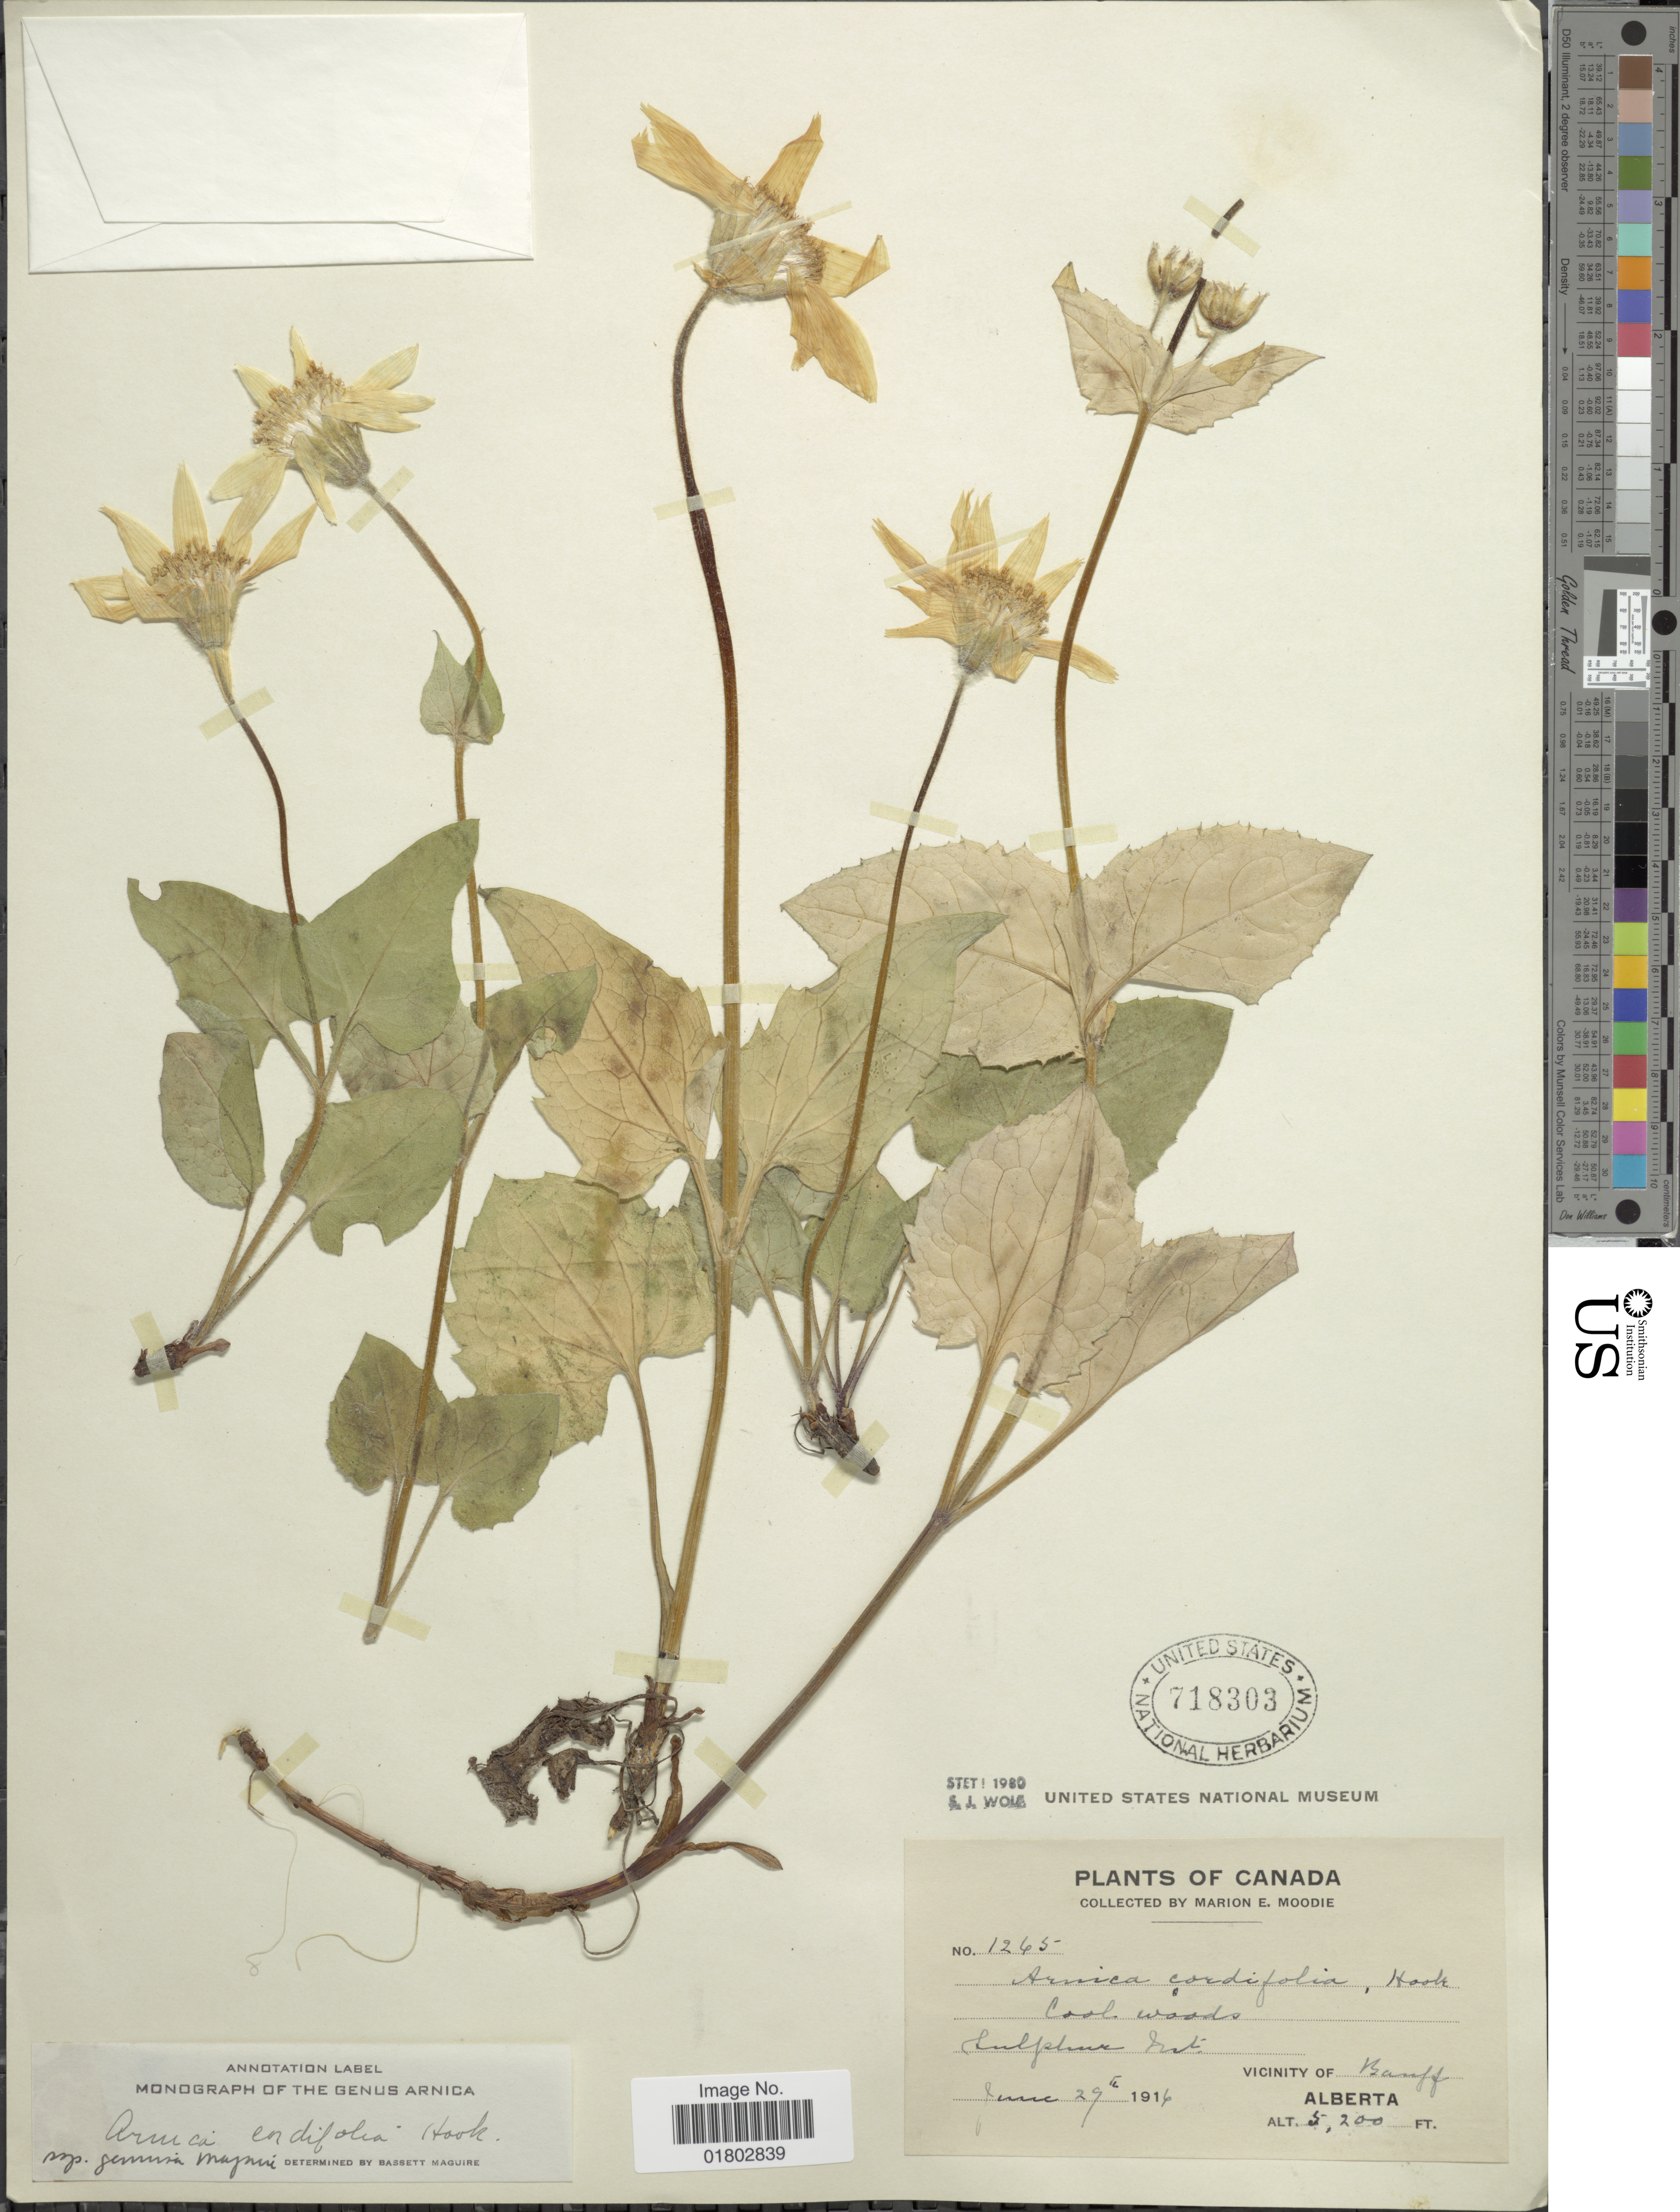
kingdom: Plantae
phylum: Tracheophyta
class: Magnoliopsida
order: Asterales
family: Asteraceae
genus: Arnica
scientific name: Arnica cordifolia subsp. genuina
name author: Maguire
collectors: M. E. Moodie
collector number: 1265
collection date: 1916-06-29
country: Canada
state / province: Alberta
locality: Sulphur Mt, Vicinity of Banff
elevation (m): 1585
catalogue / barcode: US 718303